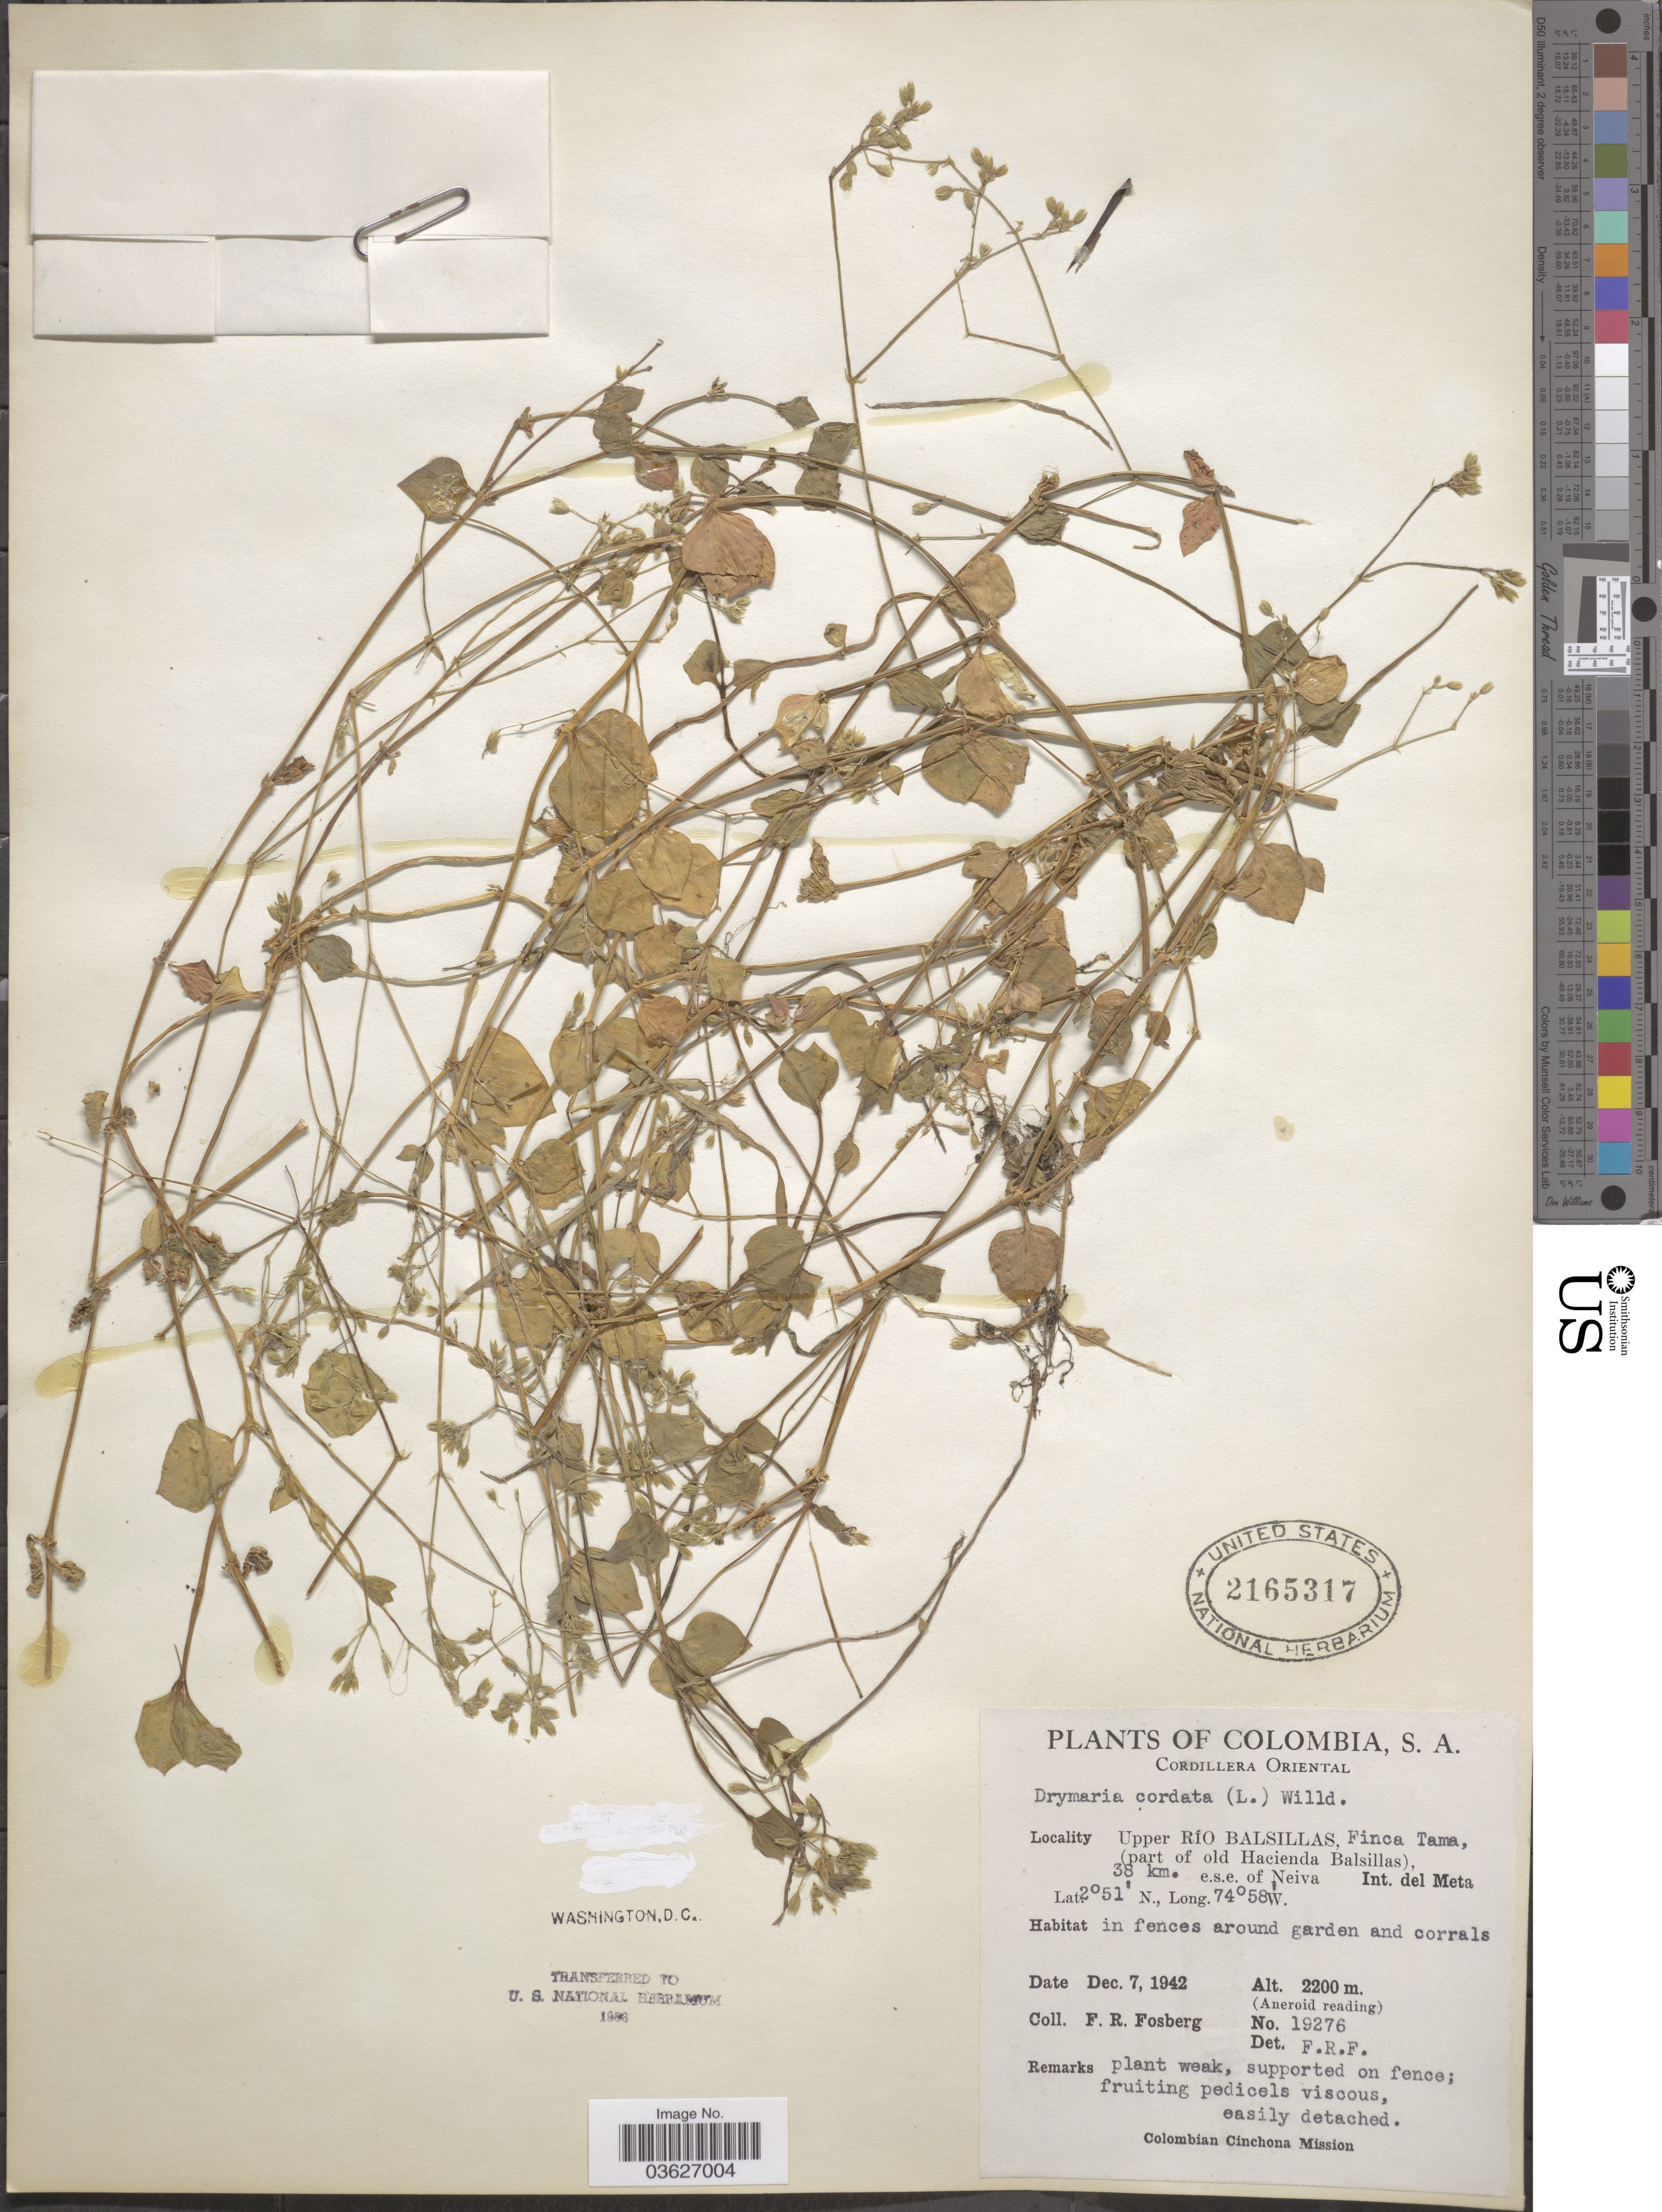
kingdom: Plantae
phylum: Tracheophyta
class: Magnoliopsida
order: Caryophyllales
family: Caryophyllaceae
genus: Drymaria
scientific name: Drymaria cordata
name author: (L.) Willd. ex Schult.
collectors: F. R. Fosberg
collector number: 19276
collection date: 1942-12-07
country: Colombia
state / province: Meta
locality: Cordillera Oriental. Upper Río Balsillas, Finca Tama, (part of old Hacienda Balsillas), 38 km. e.s.e. of Neiva. Int. del Meta.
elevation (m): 2200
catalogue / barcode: US 2165317